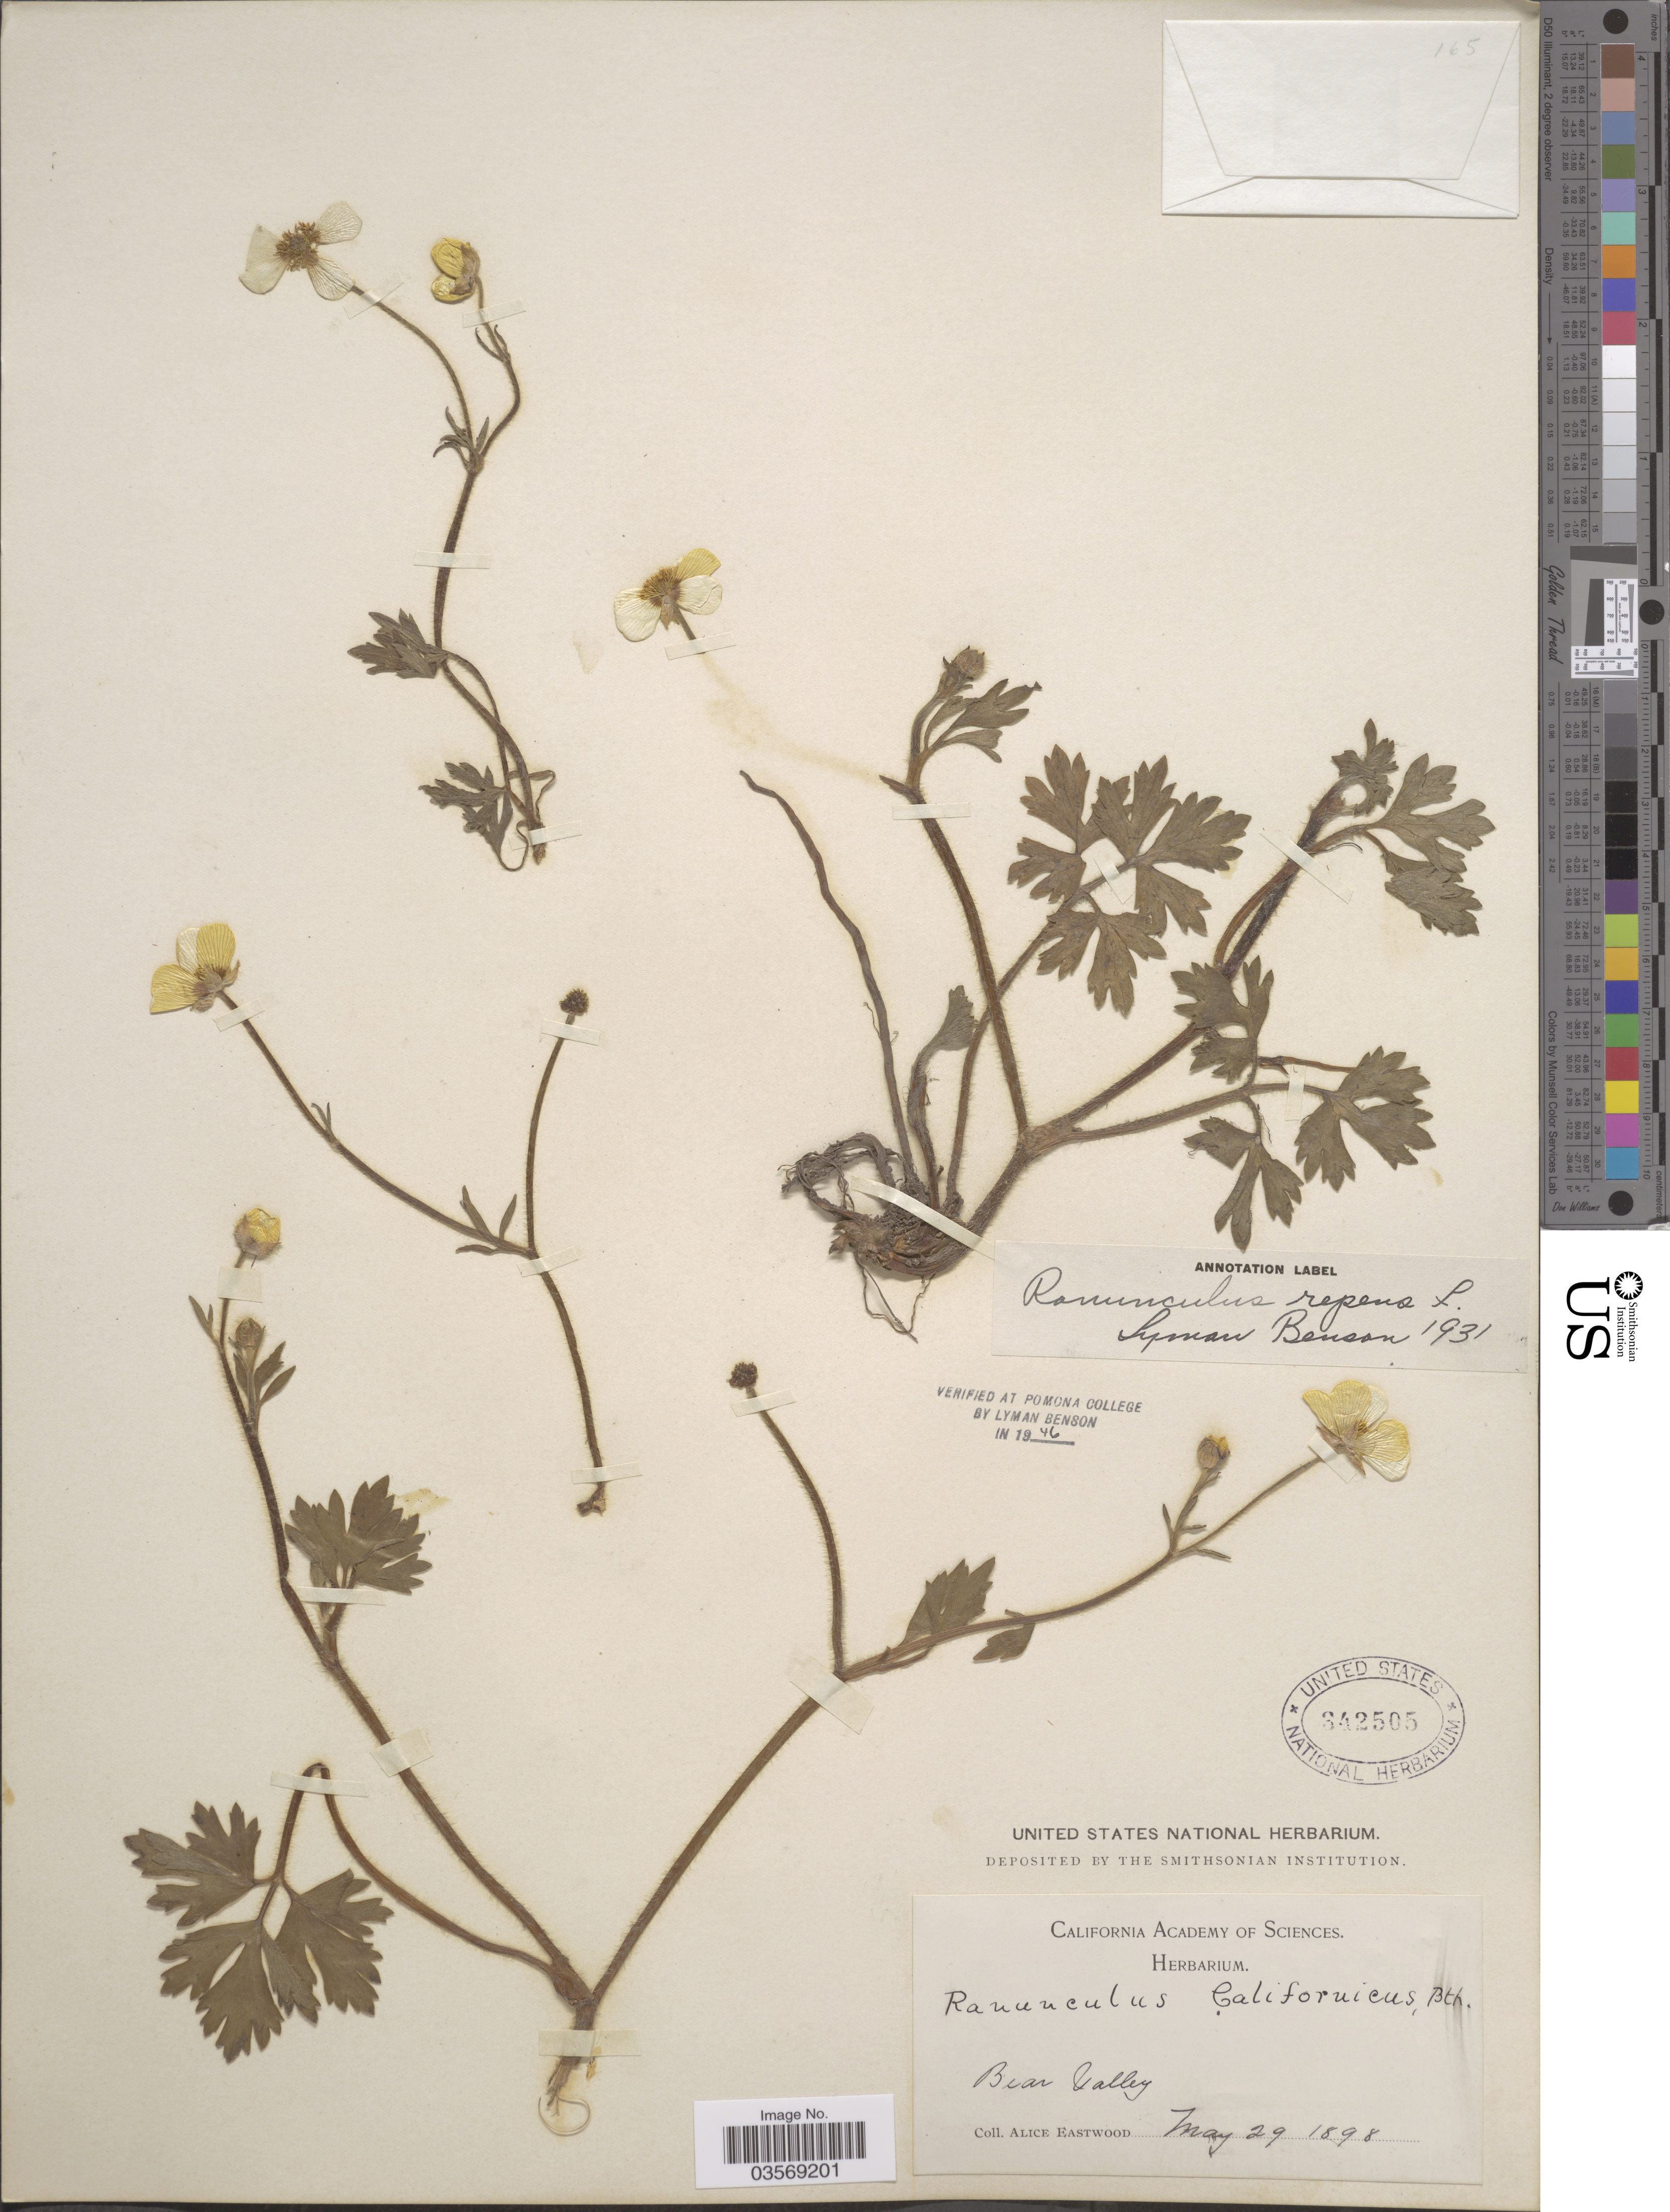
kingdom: Plantae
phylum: Tracheophyta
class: Magnoliopsida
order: Ranunculales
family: Ranunculaceae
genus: Ranunculus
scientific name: Ranunculus repens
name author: L.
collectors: A. Eastwood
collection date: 1898-05-29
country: United States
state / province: California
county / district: San Bernardino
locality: Bear Valley.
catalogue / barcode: US 342505